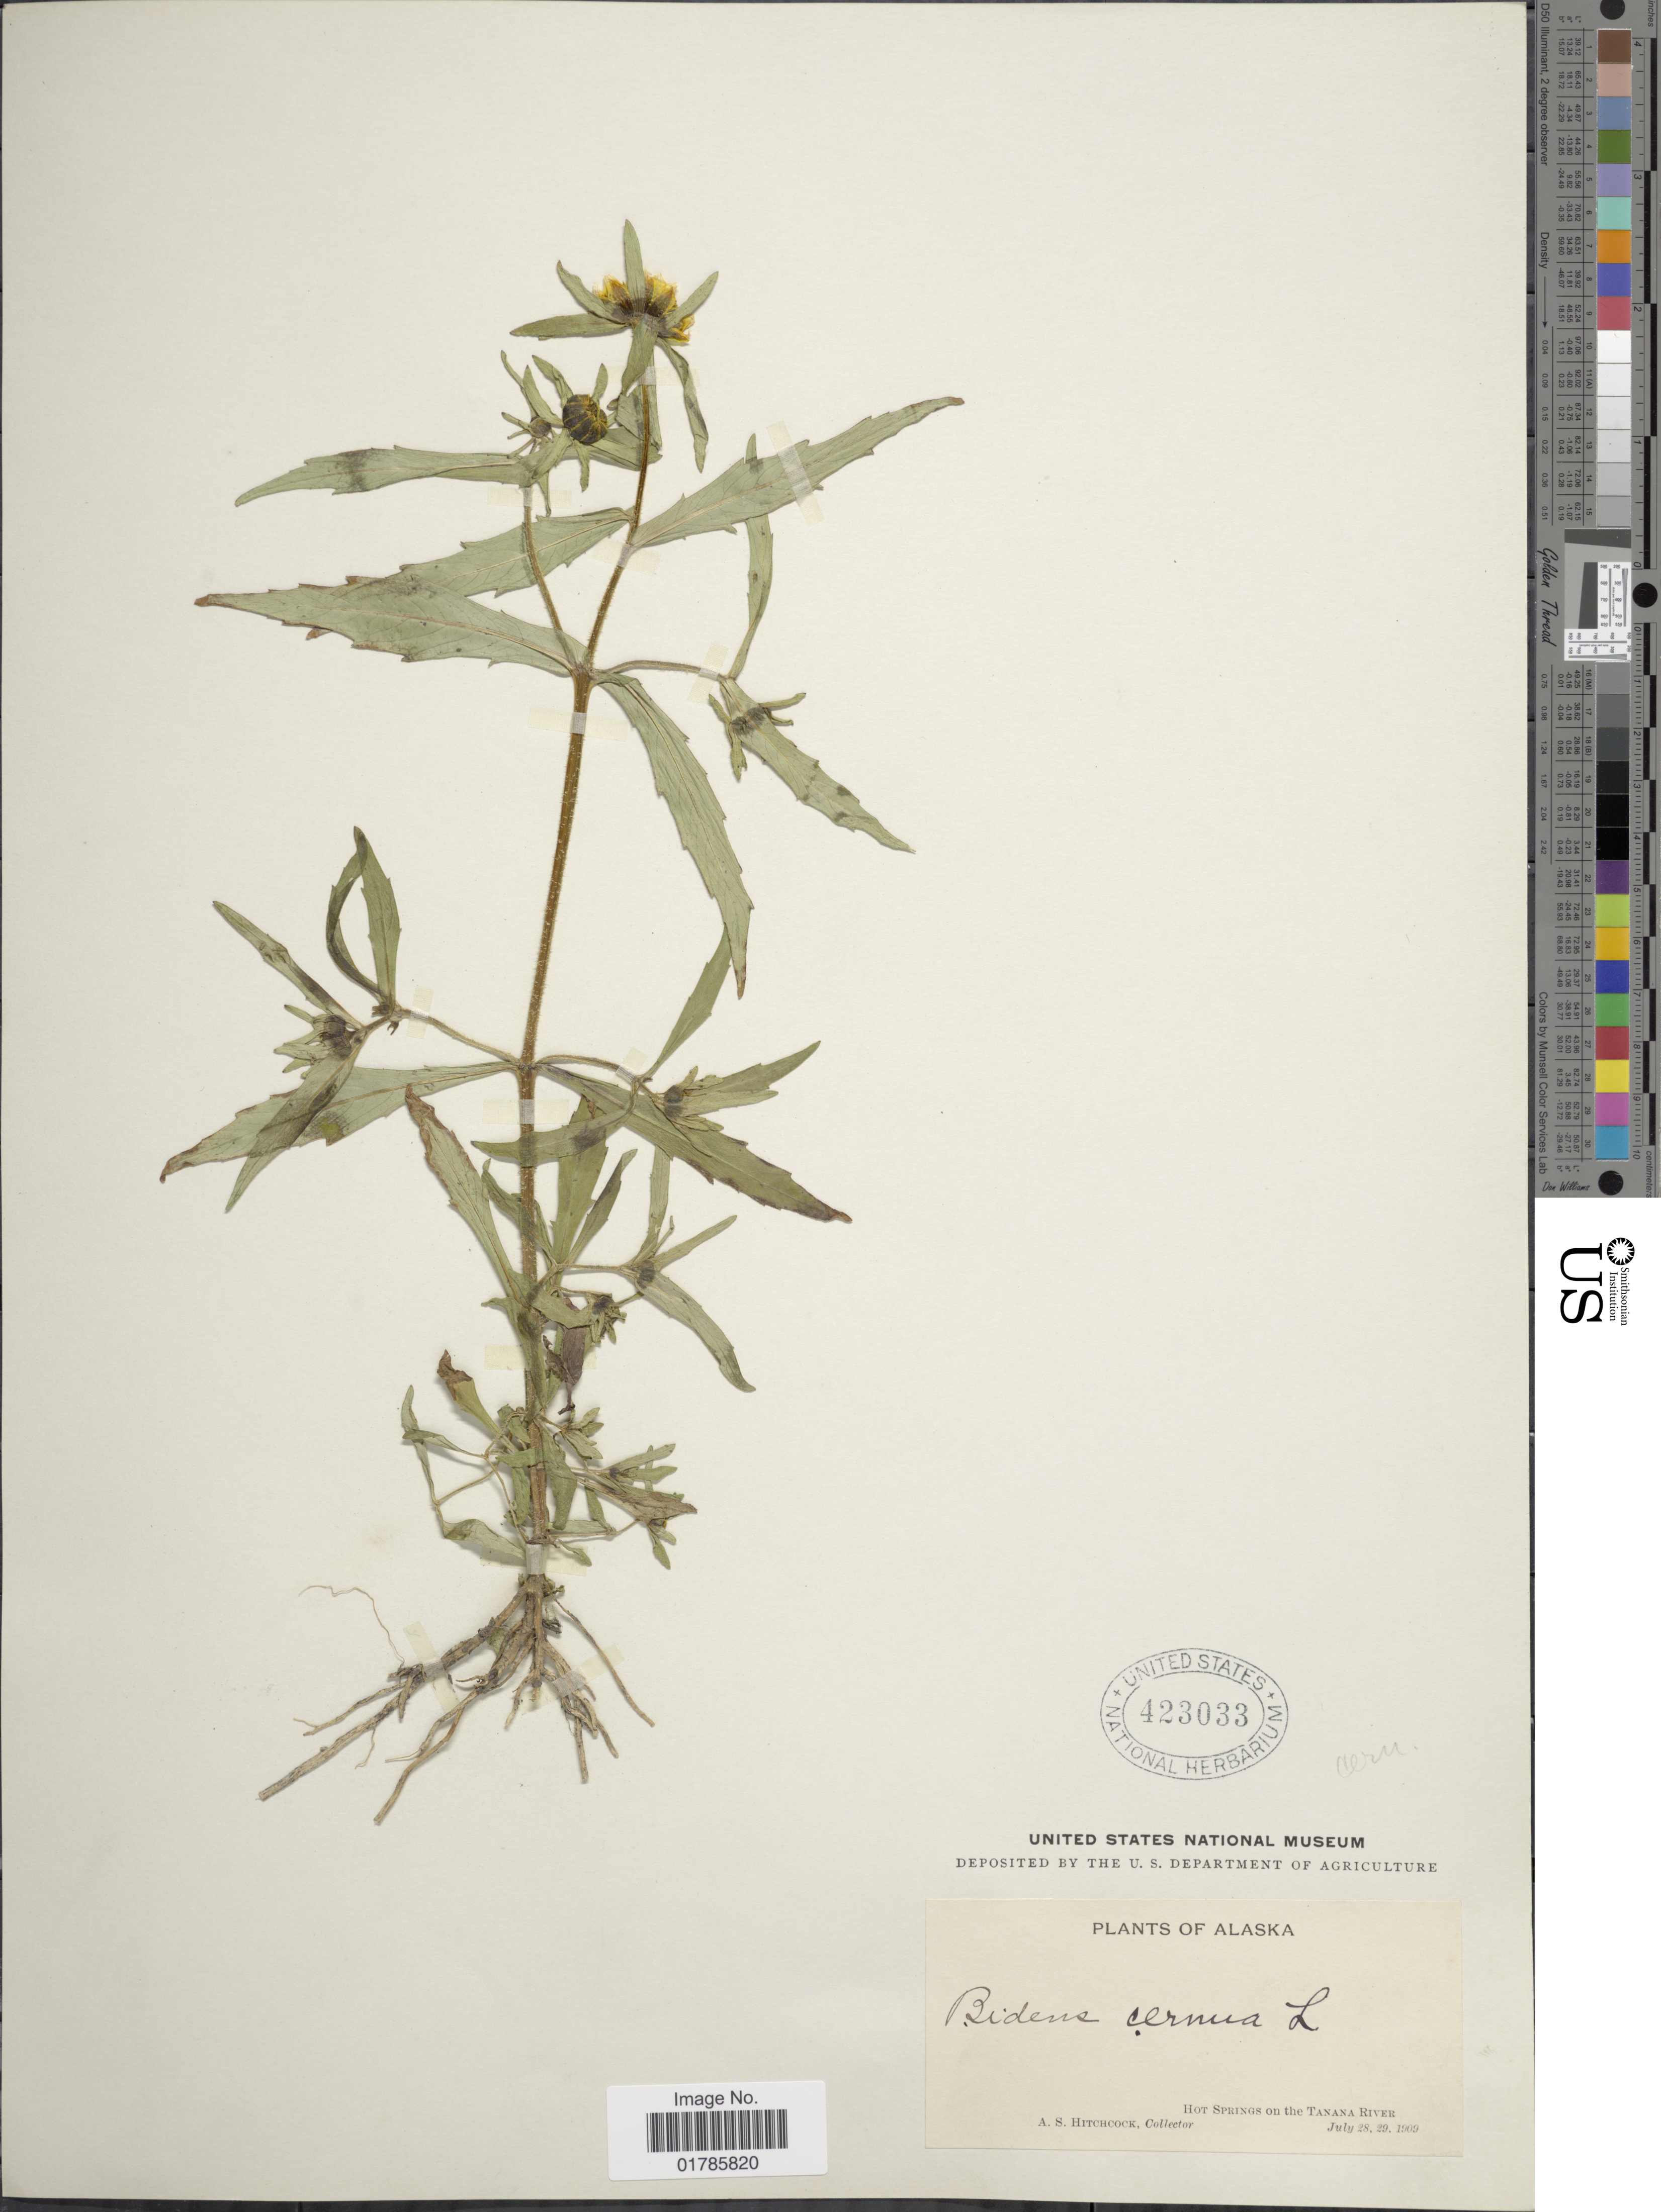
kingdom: Plantae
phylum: Tracheophyta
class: Magnoliopsida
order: Asterales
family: Asteraceae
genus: Bidens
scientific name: Bidens cernua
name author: L.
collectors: A. S. Hitchcock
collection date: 1909-07-28/1909-07-29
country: United States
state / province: Alaska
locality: Hot Springs on the Tanana River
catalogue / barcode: US 423033